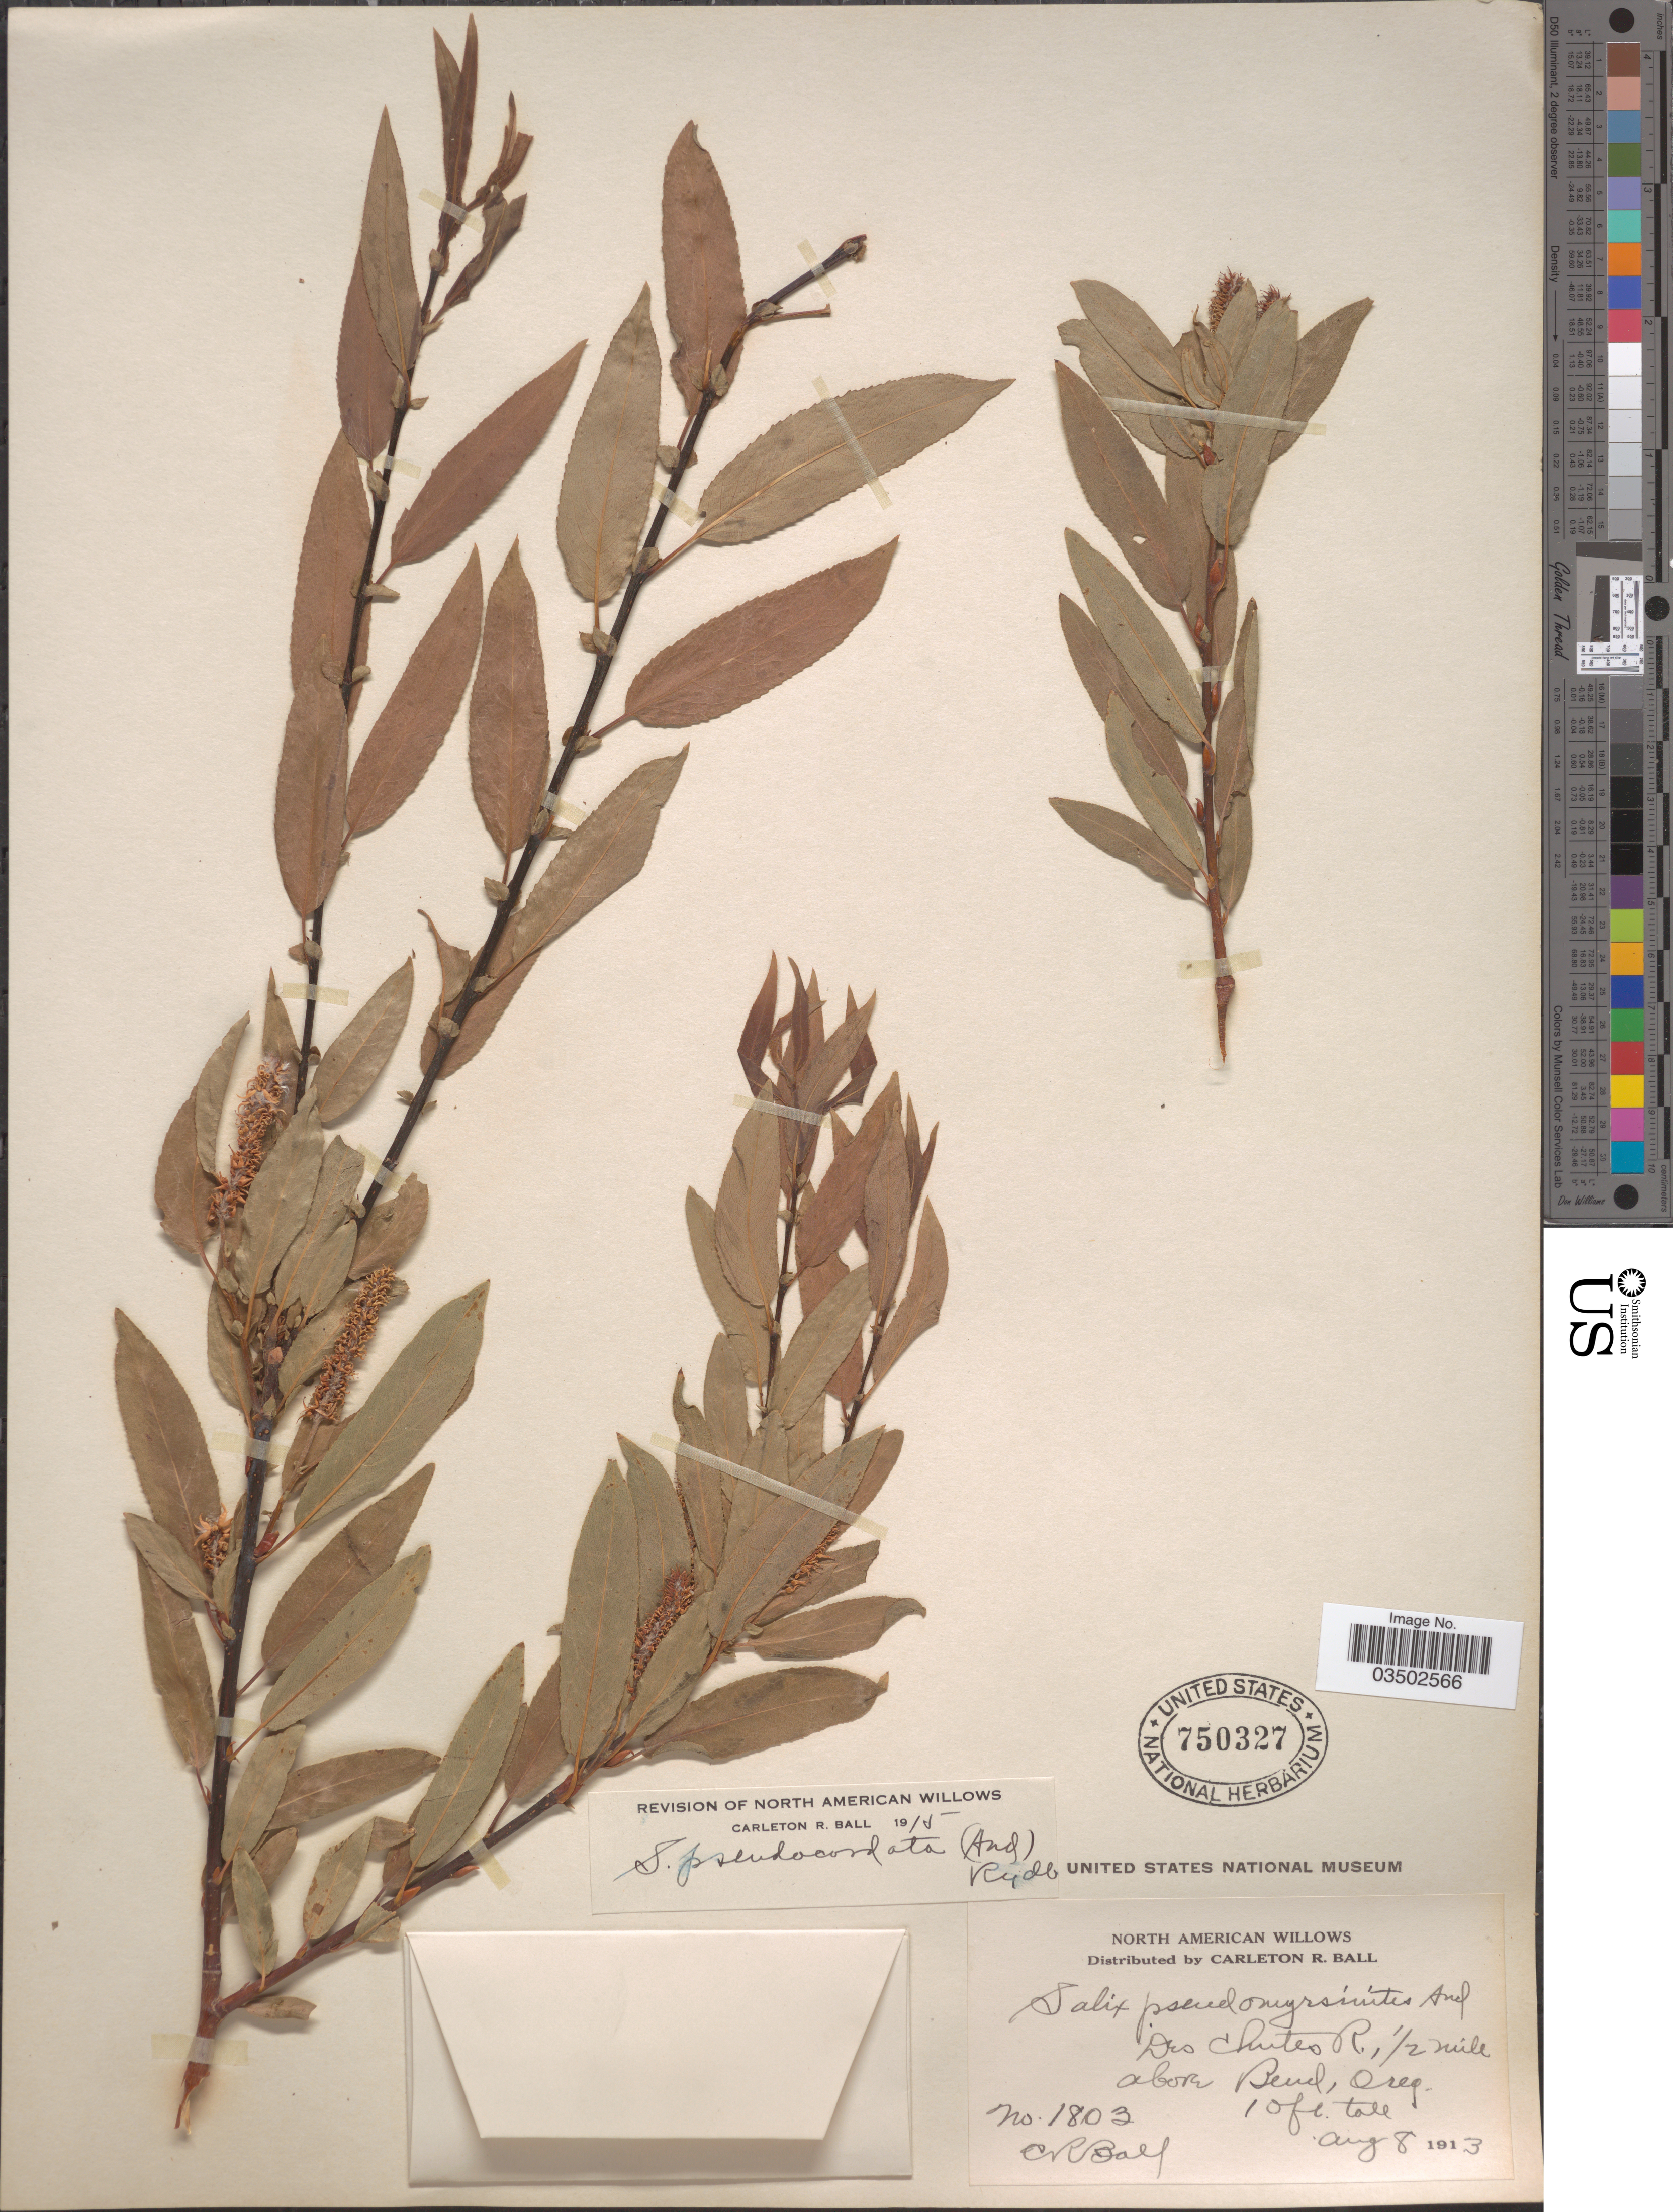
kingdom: Plantae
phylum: Tracheophyta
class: Magnoliopsida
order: Malpighiales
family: Salicaceae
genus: Salix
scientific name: Salix pseudocordata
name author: (Andersson) Andersson ex Rydb.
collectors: C. R. Ball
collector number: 1803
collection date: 1913-08-08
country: United States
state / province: Oregon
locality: Des Chutes R., ½ mile above Bend.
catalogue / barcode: US 750327